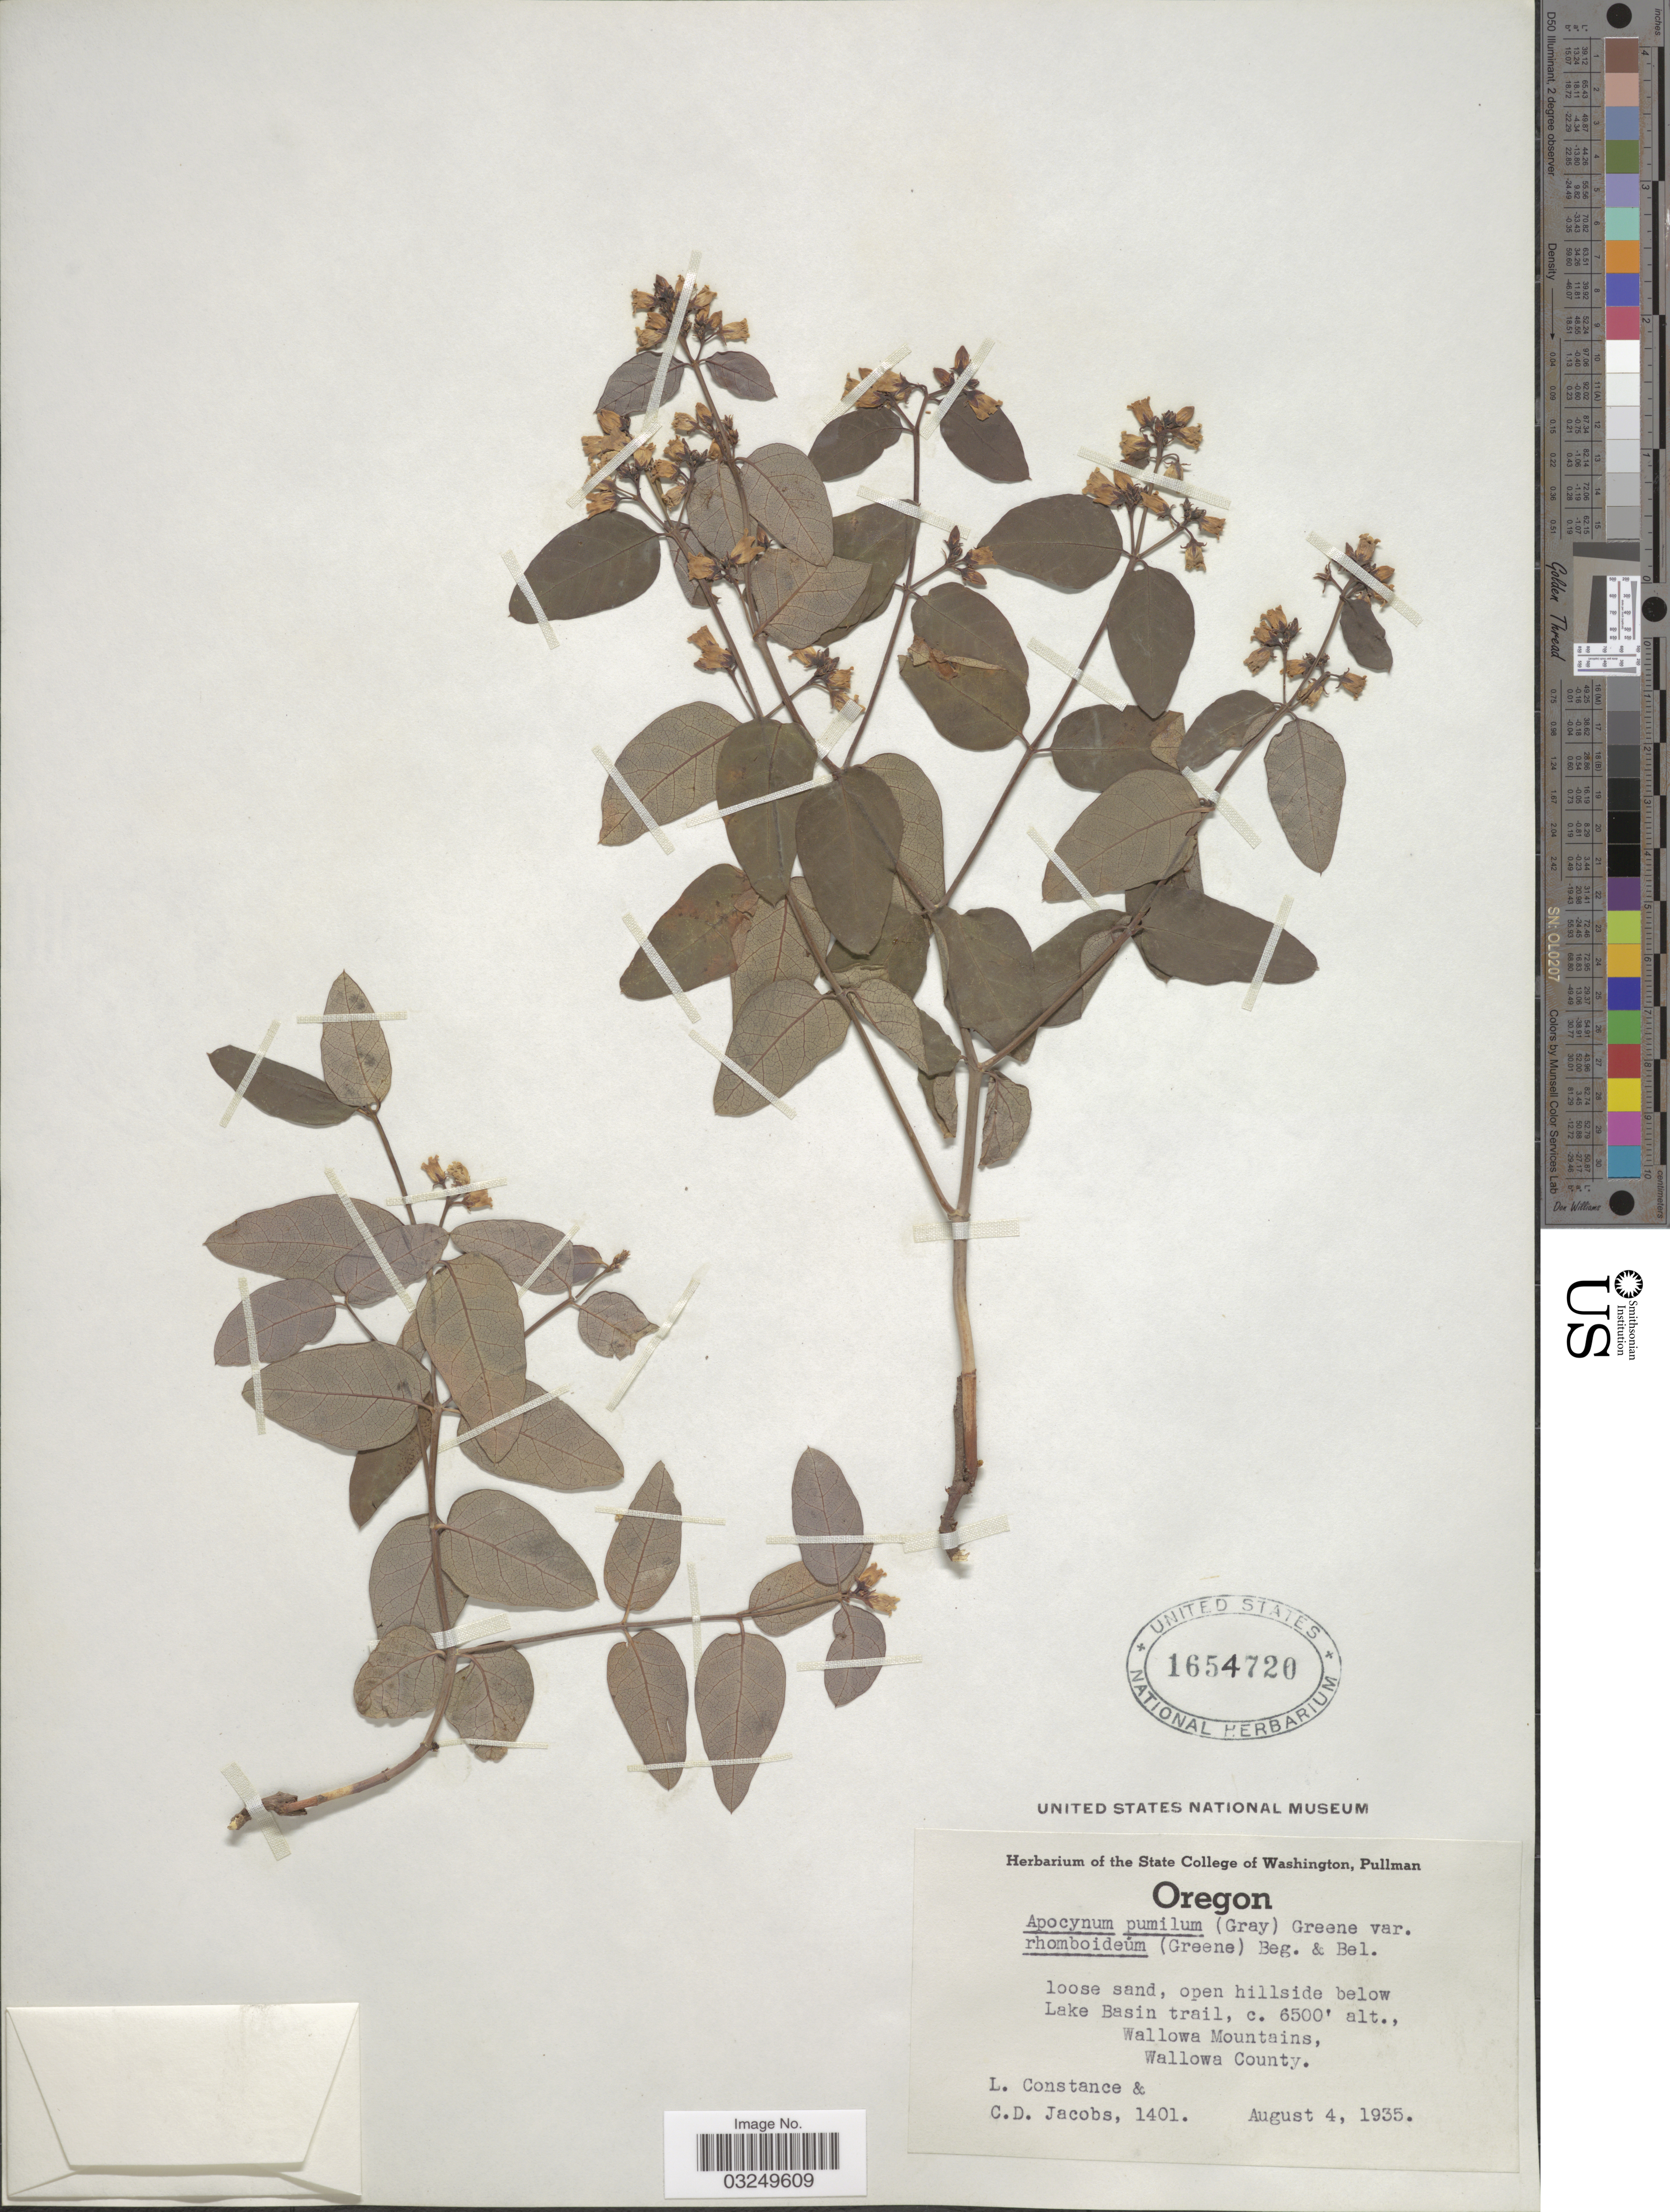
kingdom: Plantae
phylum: Tracheophyta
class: Magnoliopsida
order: Gentianales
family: Apocynaceae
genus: Apocynum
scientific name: Apocynum androsaemifolium var. incanum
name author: A. DC.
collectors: L. Constance & C. D. Jacobs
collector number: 1401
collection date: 1935-08-04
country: United States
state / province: Oregon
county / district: Wallowa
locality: Open hillside below Lake Basin trail. Wallowa Mountains, Wallowa County.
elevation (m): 1981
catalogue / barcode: US 1654720